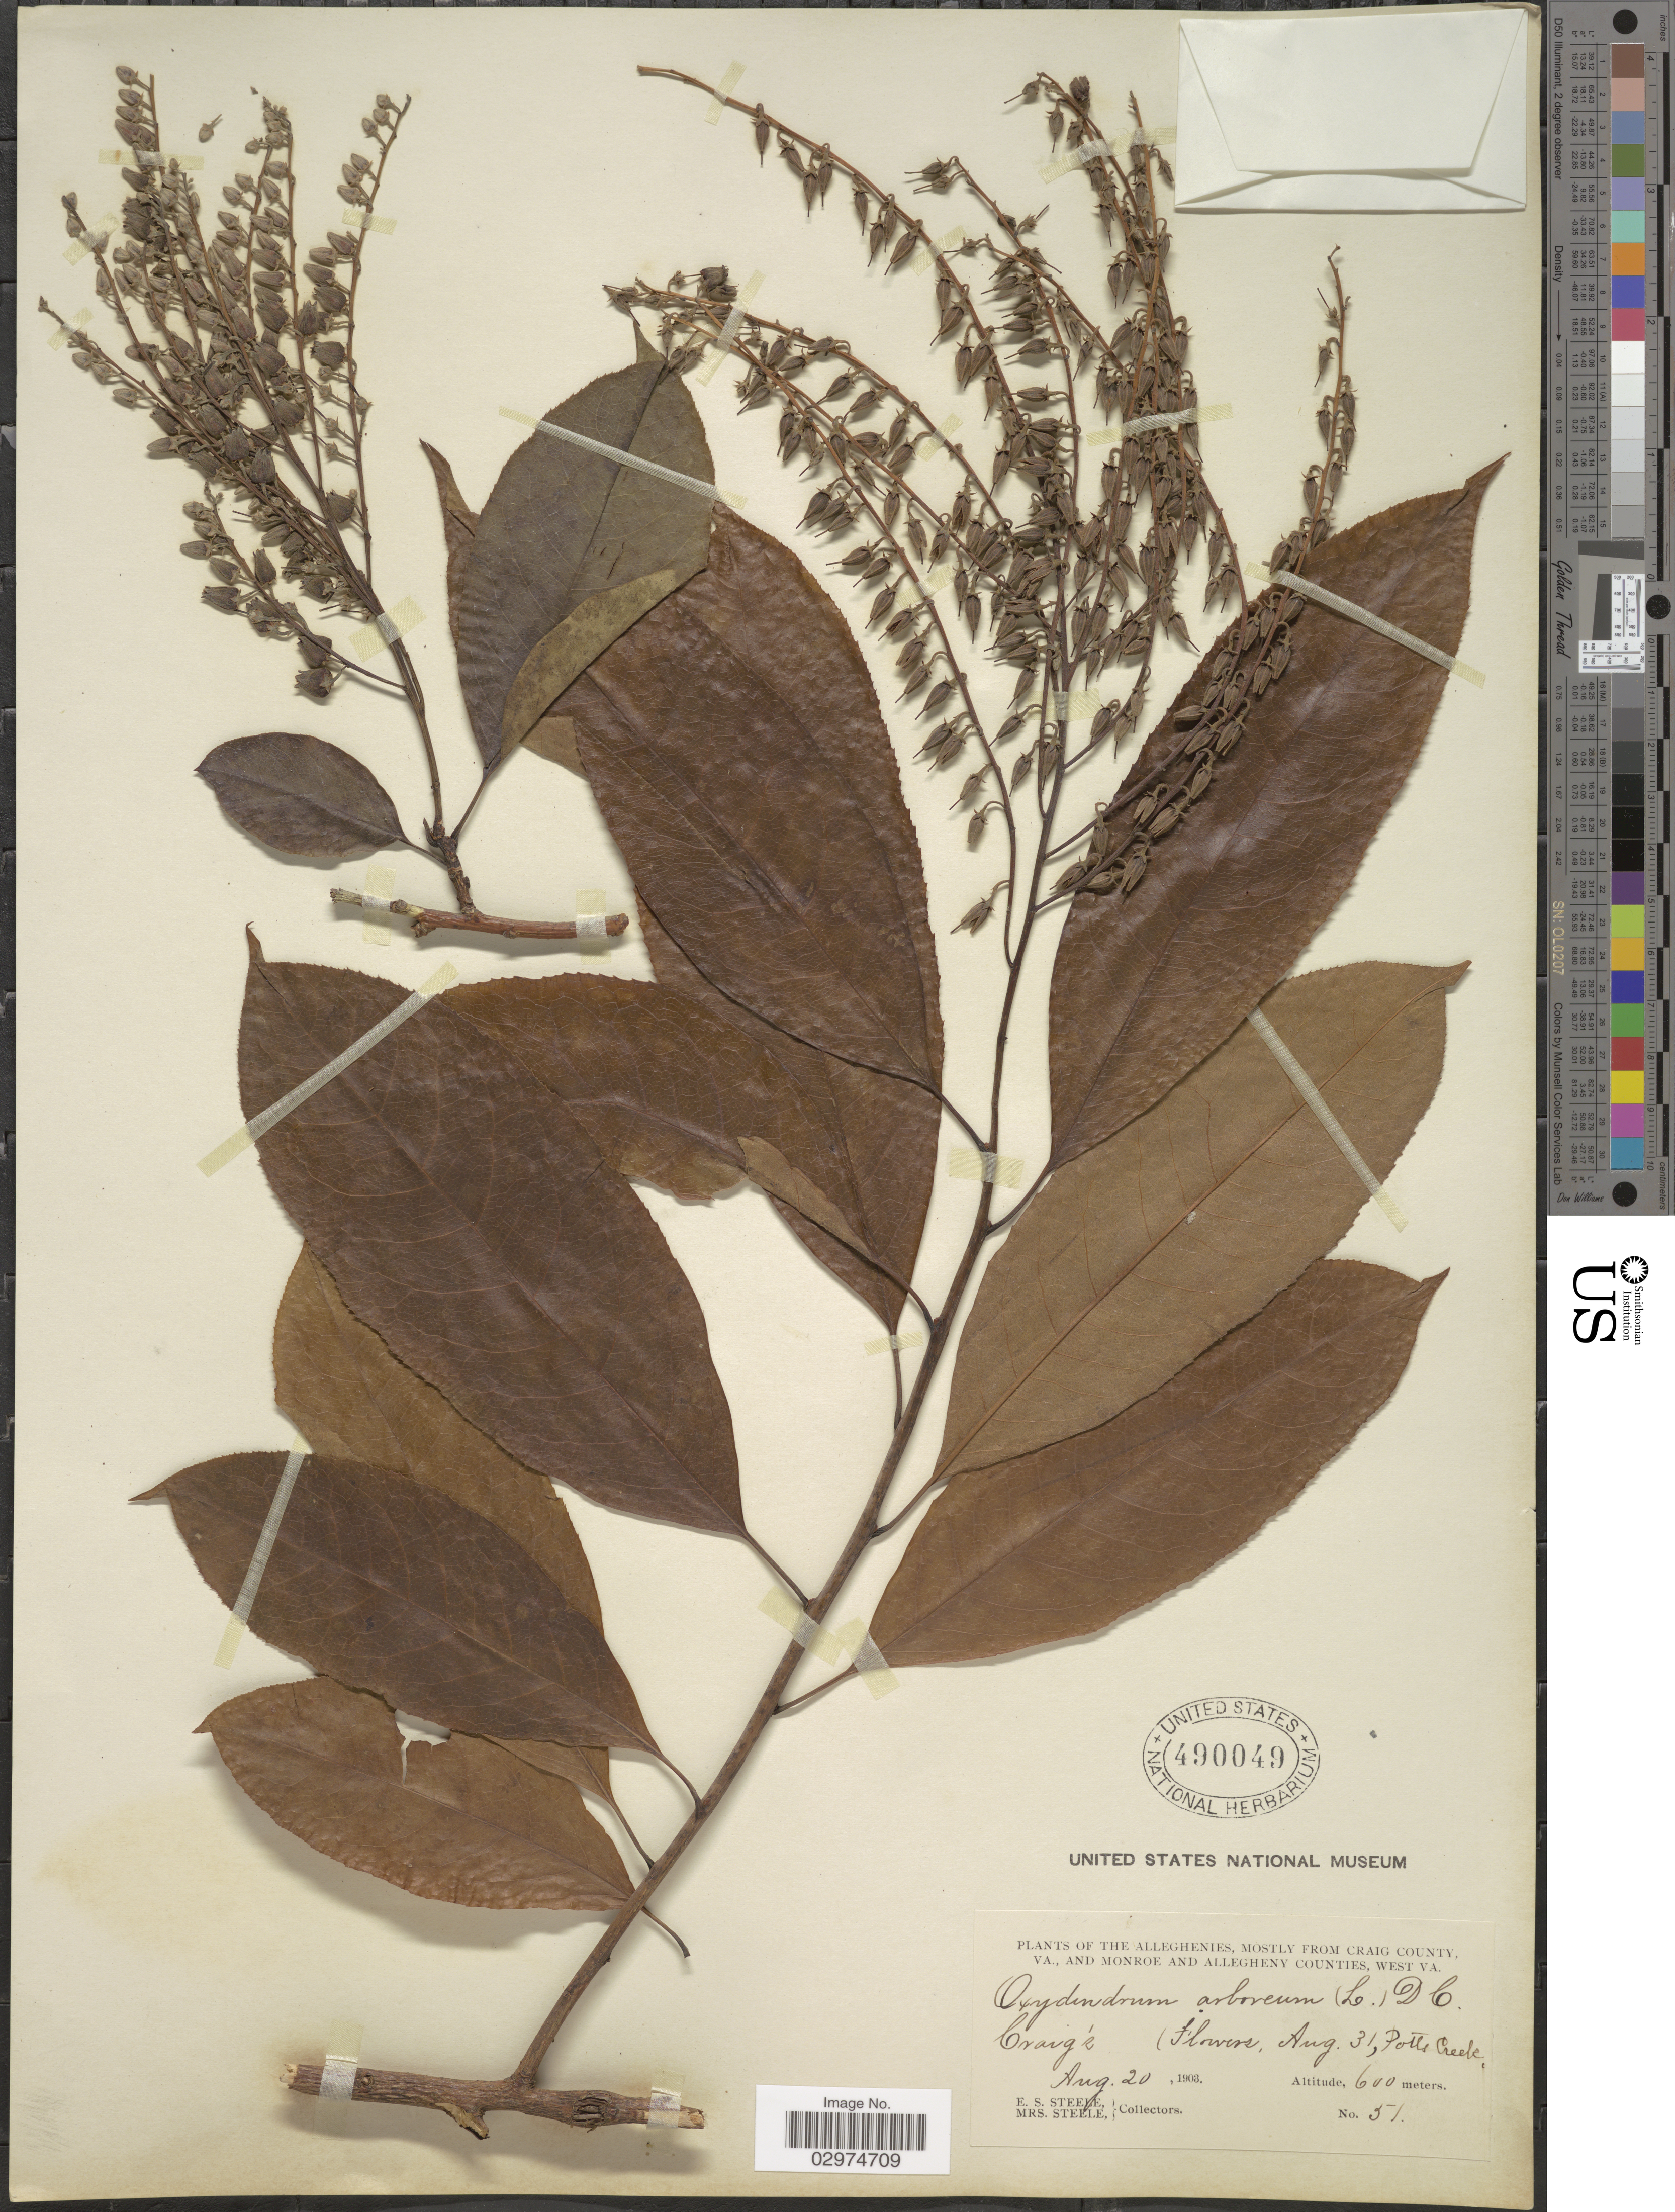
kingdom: Plantae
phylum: Tracheophyta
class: Magnoliopsida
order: Ericales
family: Ericaceae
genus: Oxydendrum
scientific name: Oxydendrum arboreum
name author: (L.) DC.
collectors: E. Steele & Mrs. E. S. Steele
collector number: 51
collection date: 1903-08-20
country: United States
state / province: Virginia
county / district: Craig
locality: The Alleghenies, mostly from Craig County, Va., and Monroe and Allegheny Counties, West Va., Craig'z Polls Creek.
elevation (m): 600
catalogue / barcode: US 490049